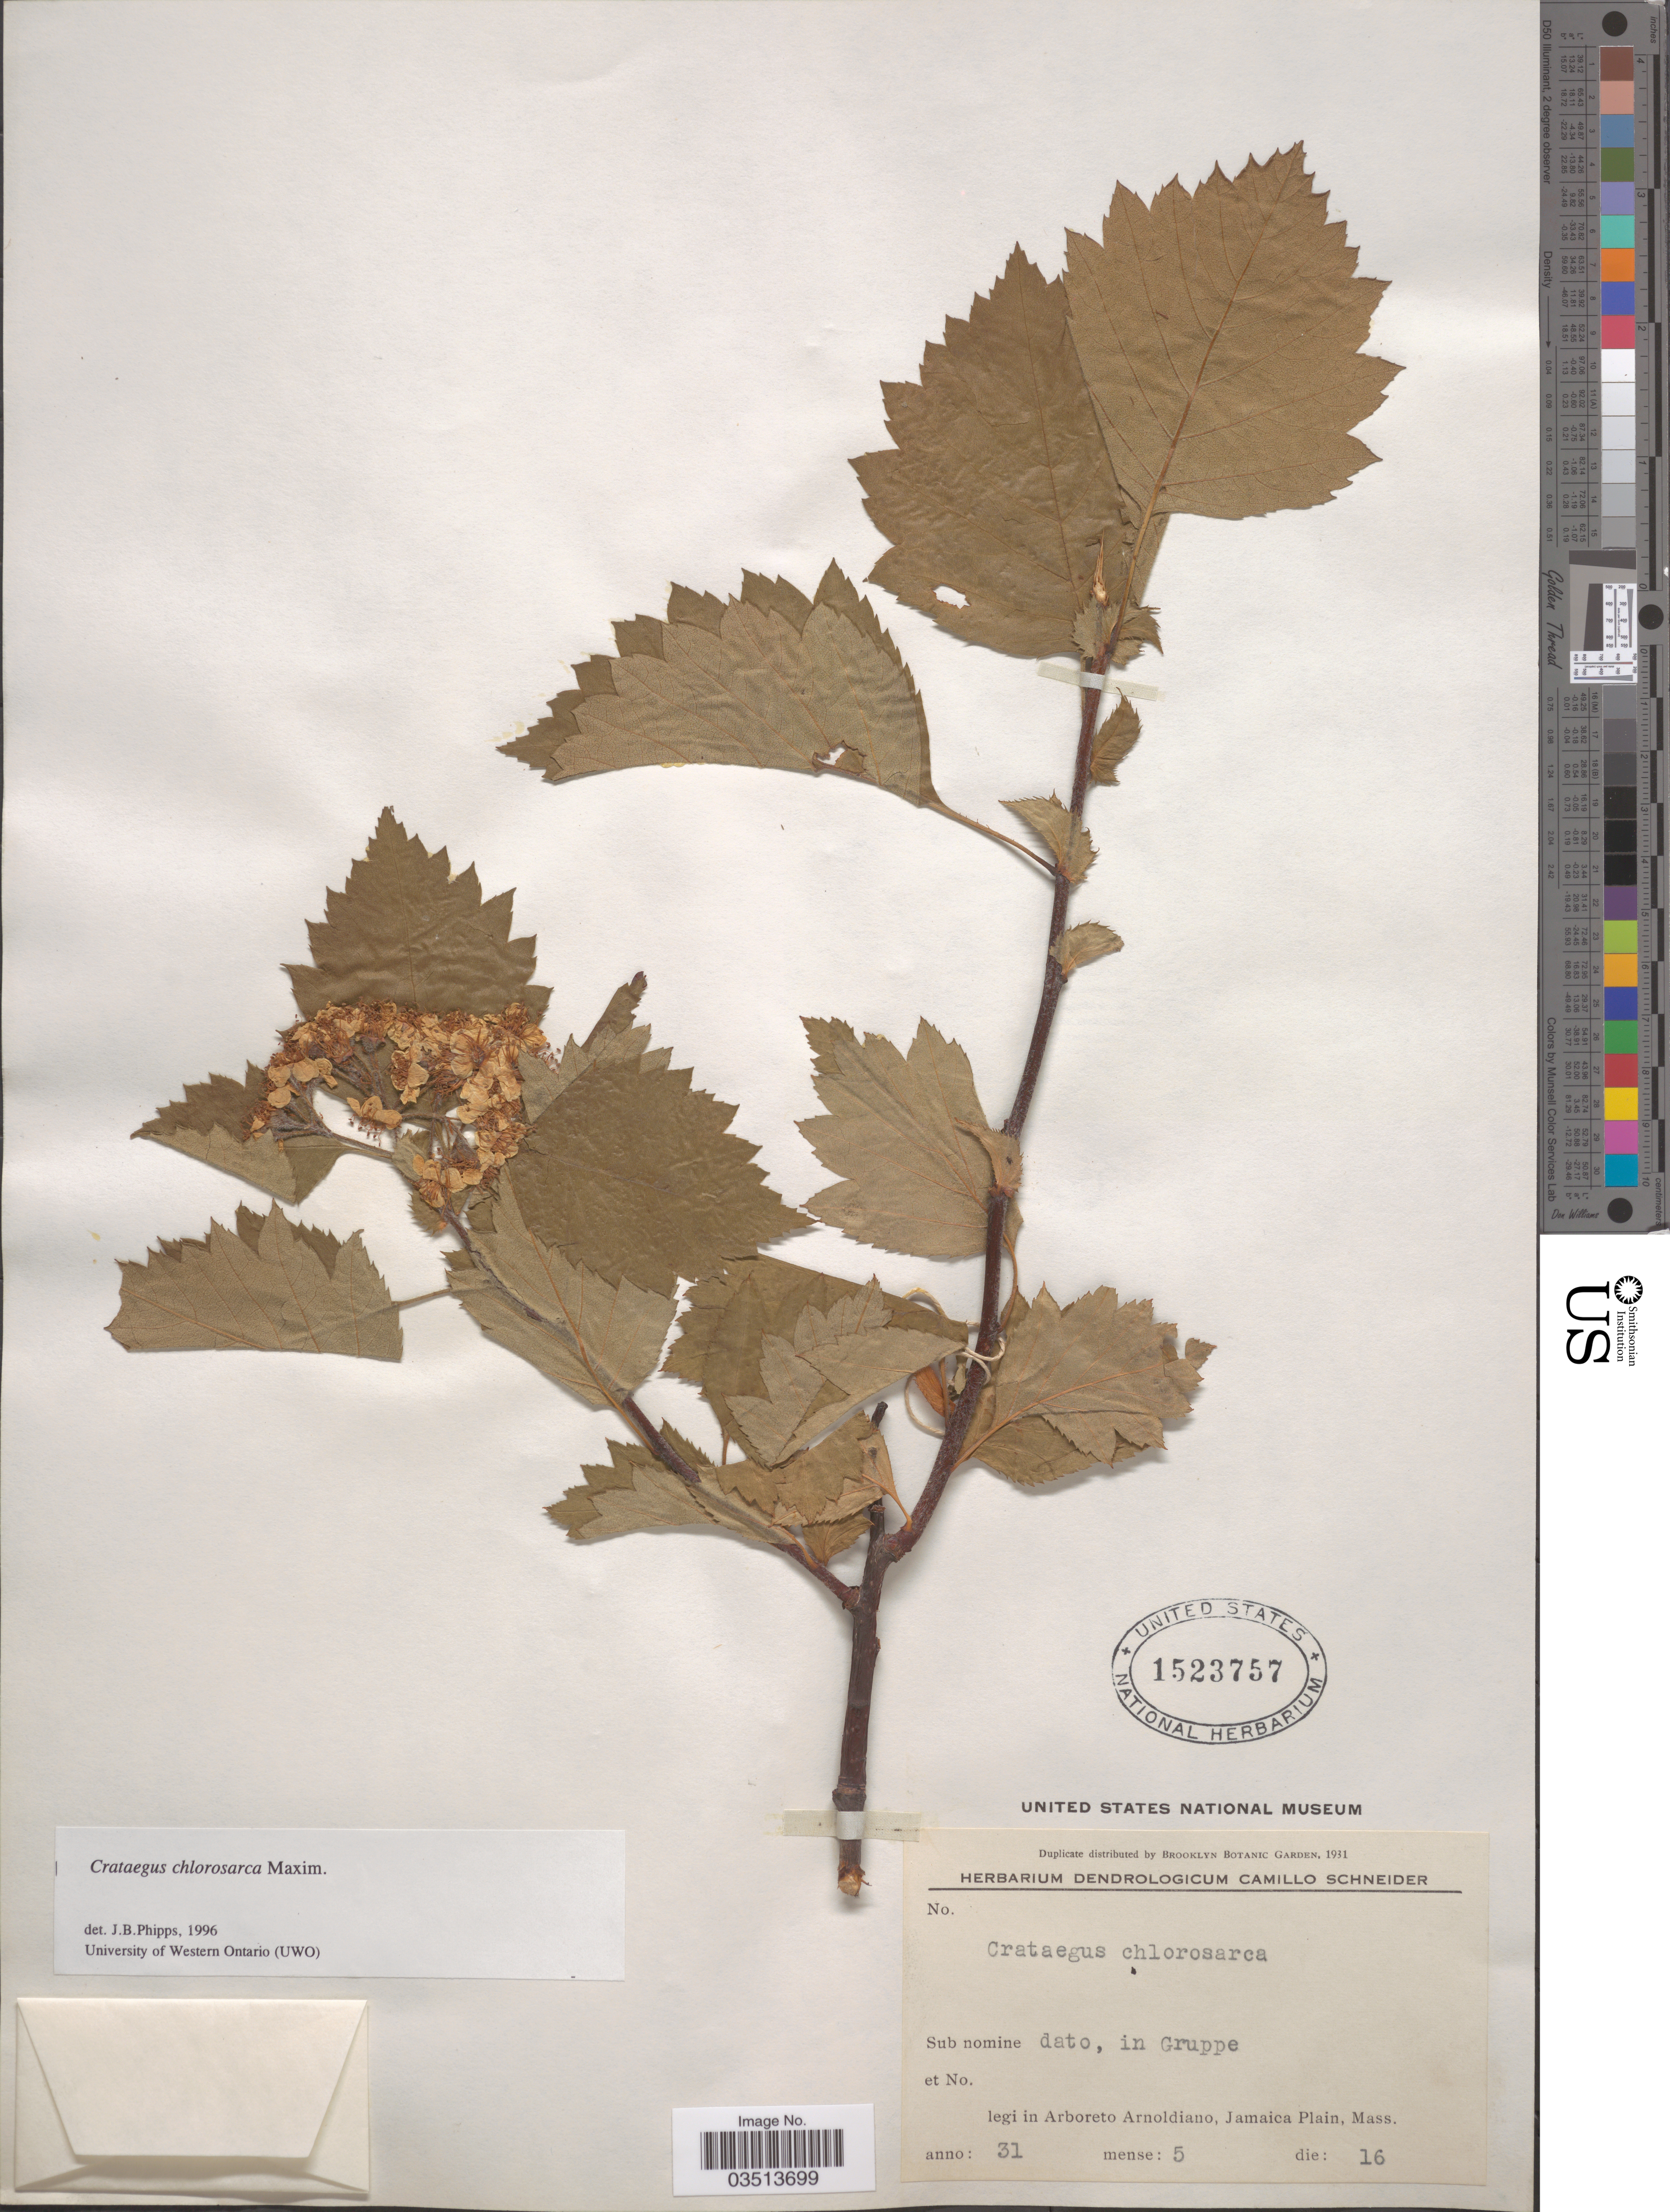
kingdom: Plantae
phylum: Tracheophyta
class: Magnoliopsida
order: Rosales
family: Rosaceae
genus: Crataegus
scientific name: Crataegus chlorosarca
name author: Maxim.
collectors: ex herb. Dendrologicum C. Schneider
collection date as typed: Transcribed d/m/y: 16/5/31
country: United States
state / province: Massachusetts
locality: Arboreto Arnoldiano, Jamaica Plain.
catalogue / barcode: US 1523757